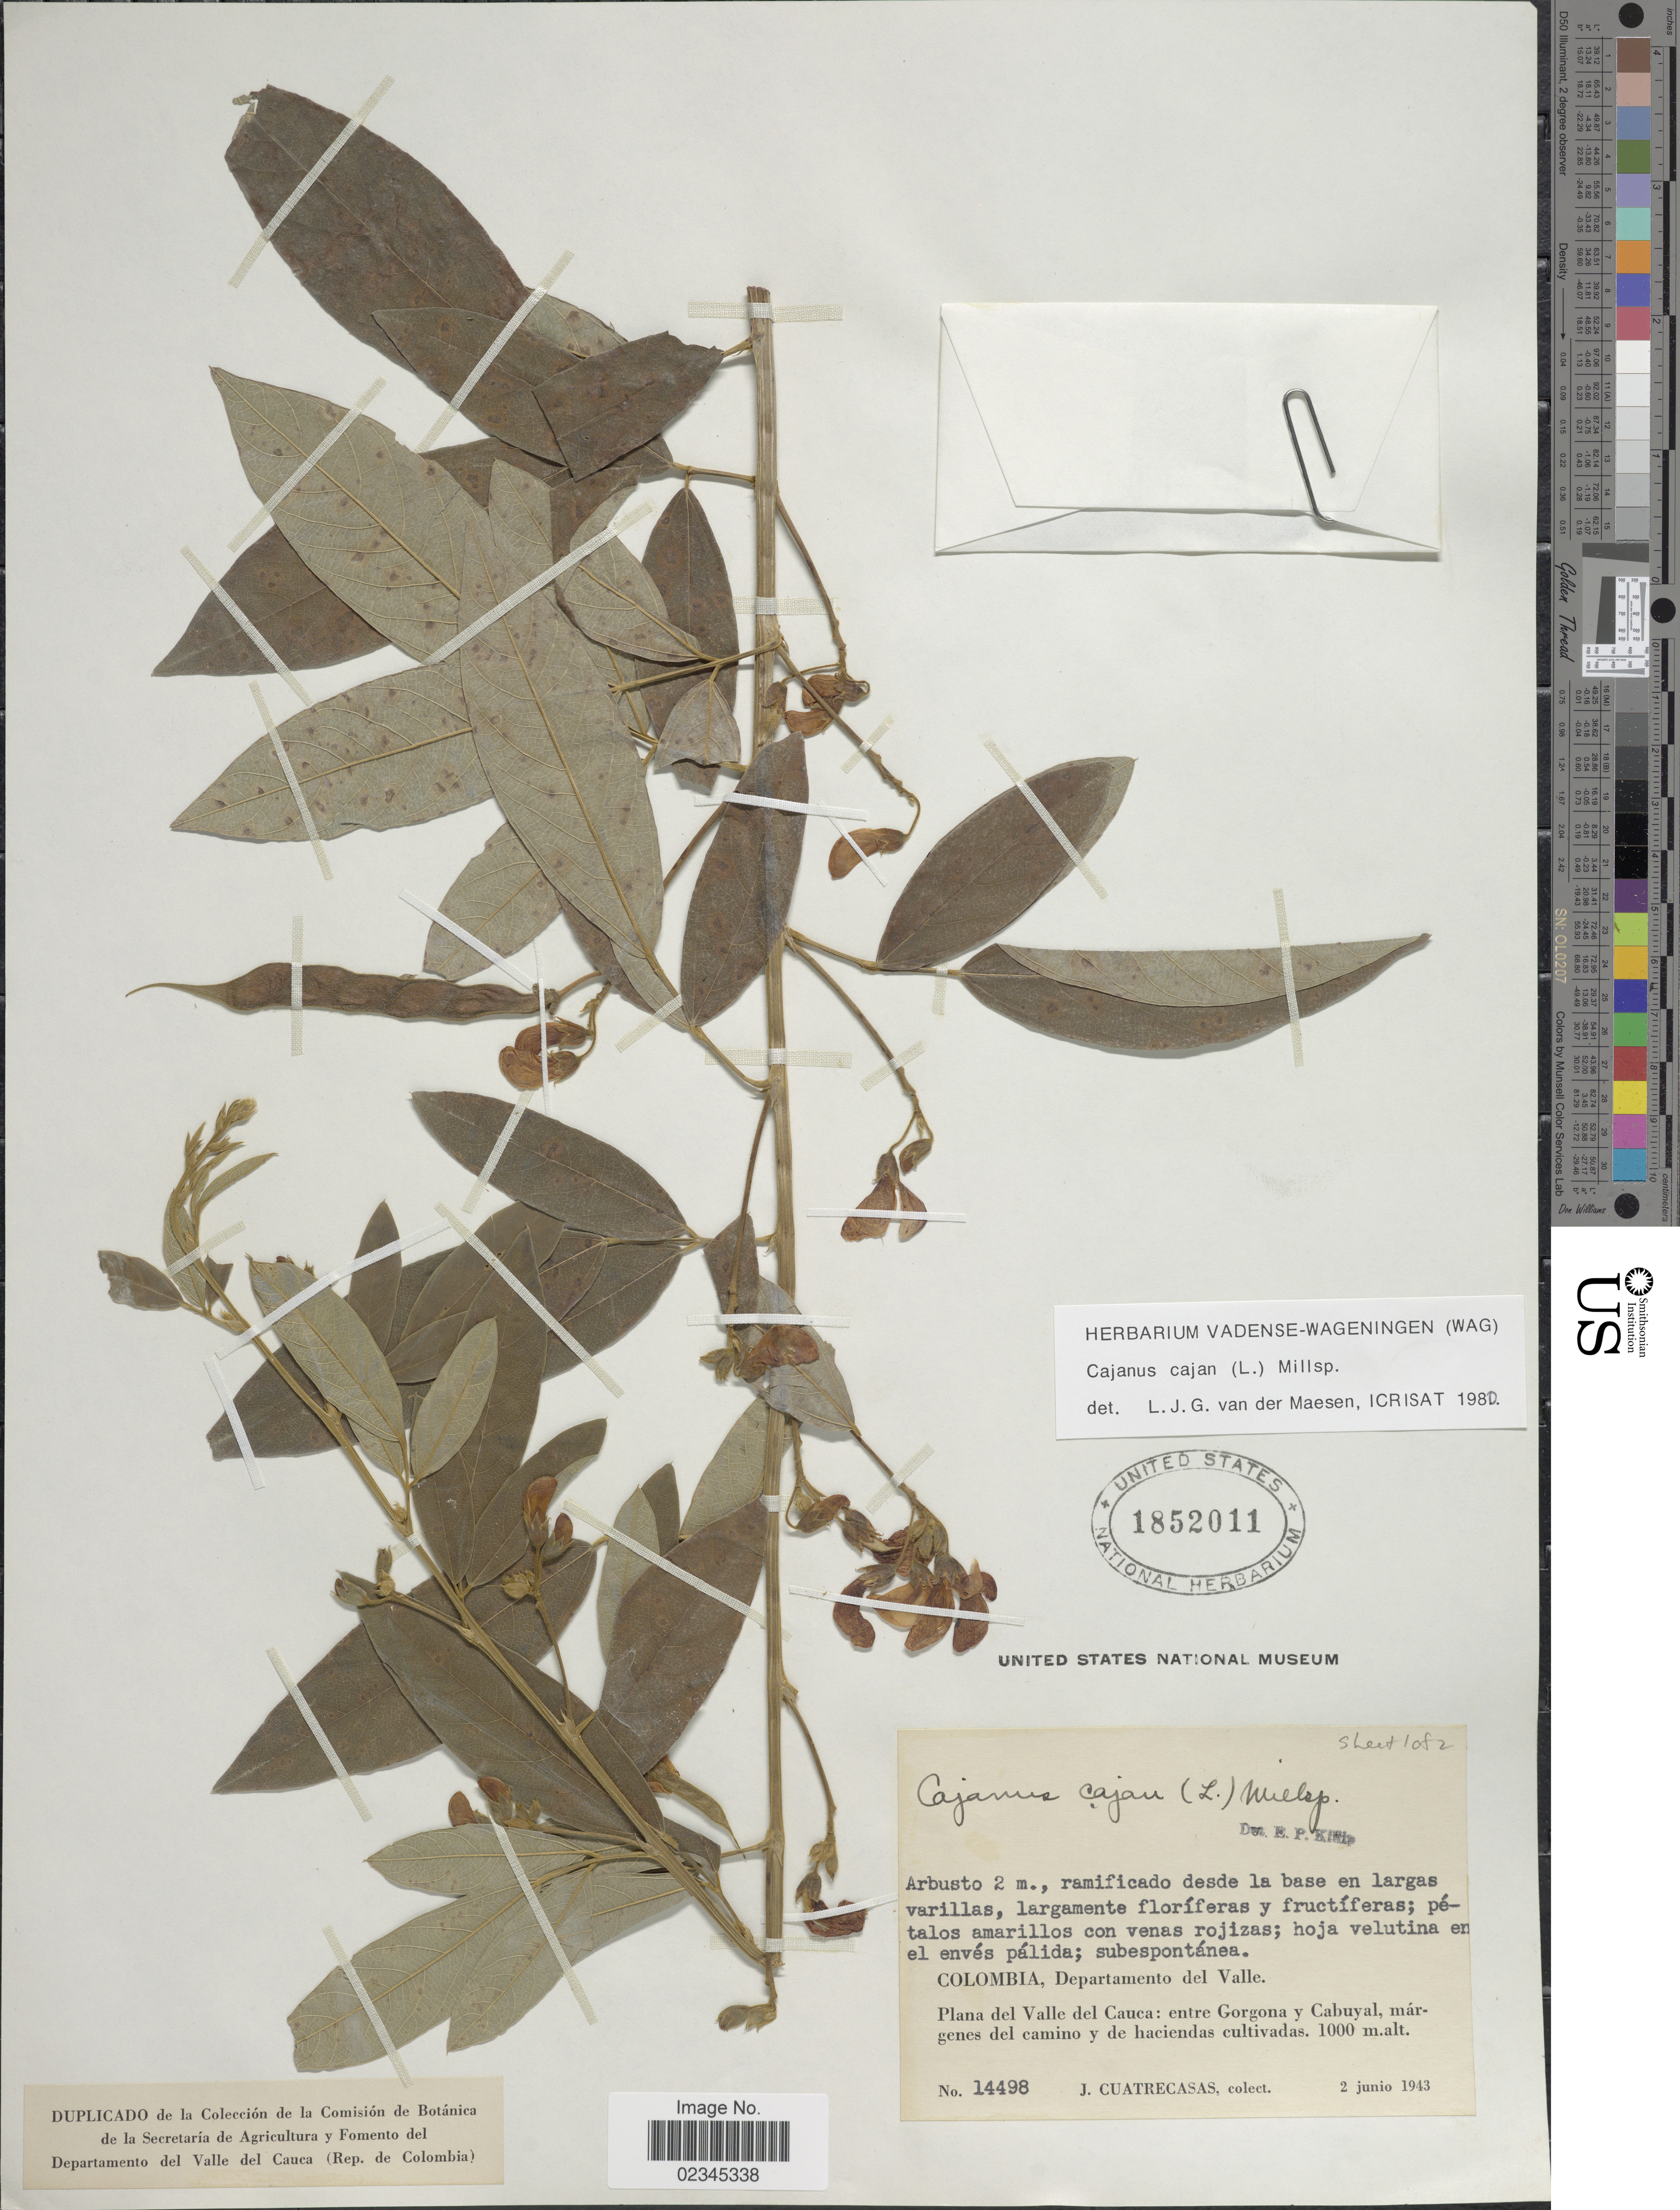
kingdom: Plantae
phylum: Tracheophyta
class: Magnoliopsida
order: Fabales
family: Fabaceae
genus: Cajanus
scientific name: Cajanus cajan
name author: (L.) Huth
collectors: J. Cuatrecasas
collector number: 14498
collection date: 1943-06-02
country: Colombia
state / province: Valle del Cauca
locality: Departamento del Valle. entre Gorgona y Cabuyal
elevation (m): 1000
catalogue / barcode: US 1852011